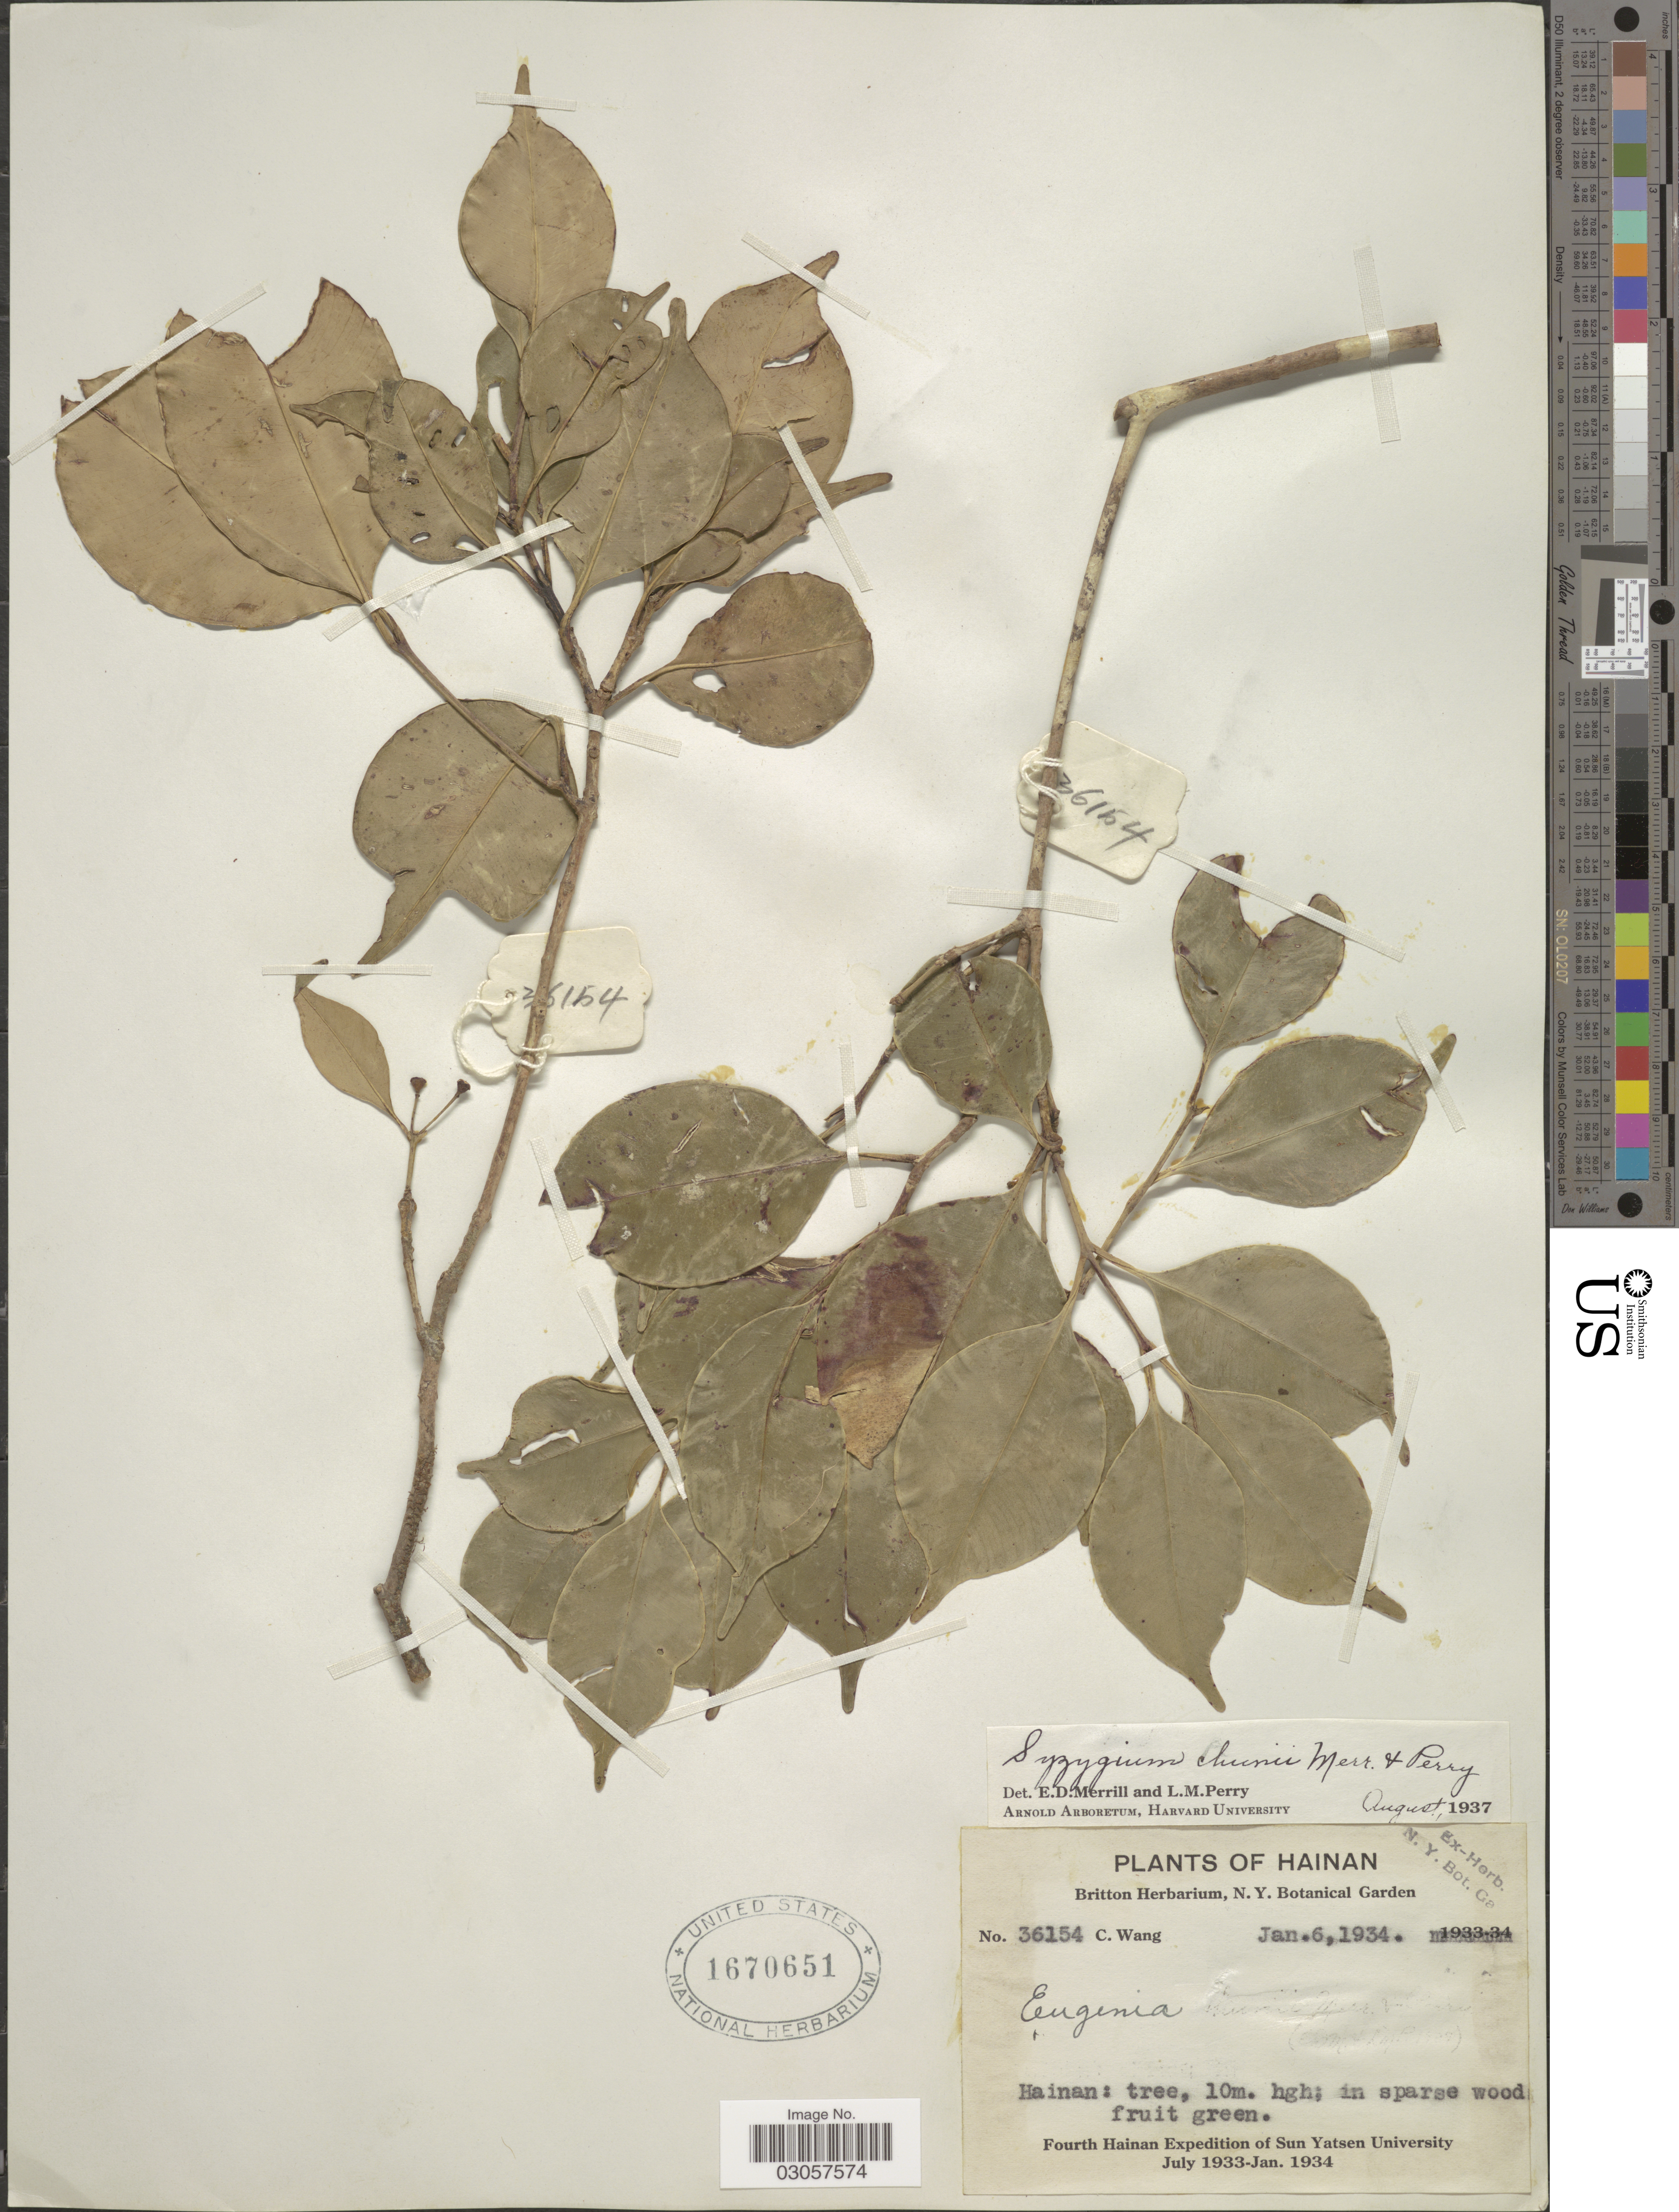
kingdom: Plantae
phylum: Tracheophyta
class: Magnoliopsida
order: Myrtales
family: Myrtaceae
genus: Syzygium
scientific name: Syzygium chunianum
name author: Merr. & L.M. Perry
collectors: C. Wang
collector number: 36154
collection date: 1934-01-06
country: China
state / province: Hainan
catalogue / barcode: US 1670651